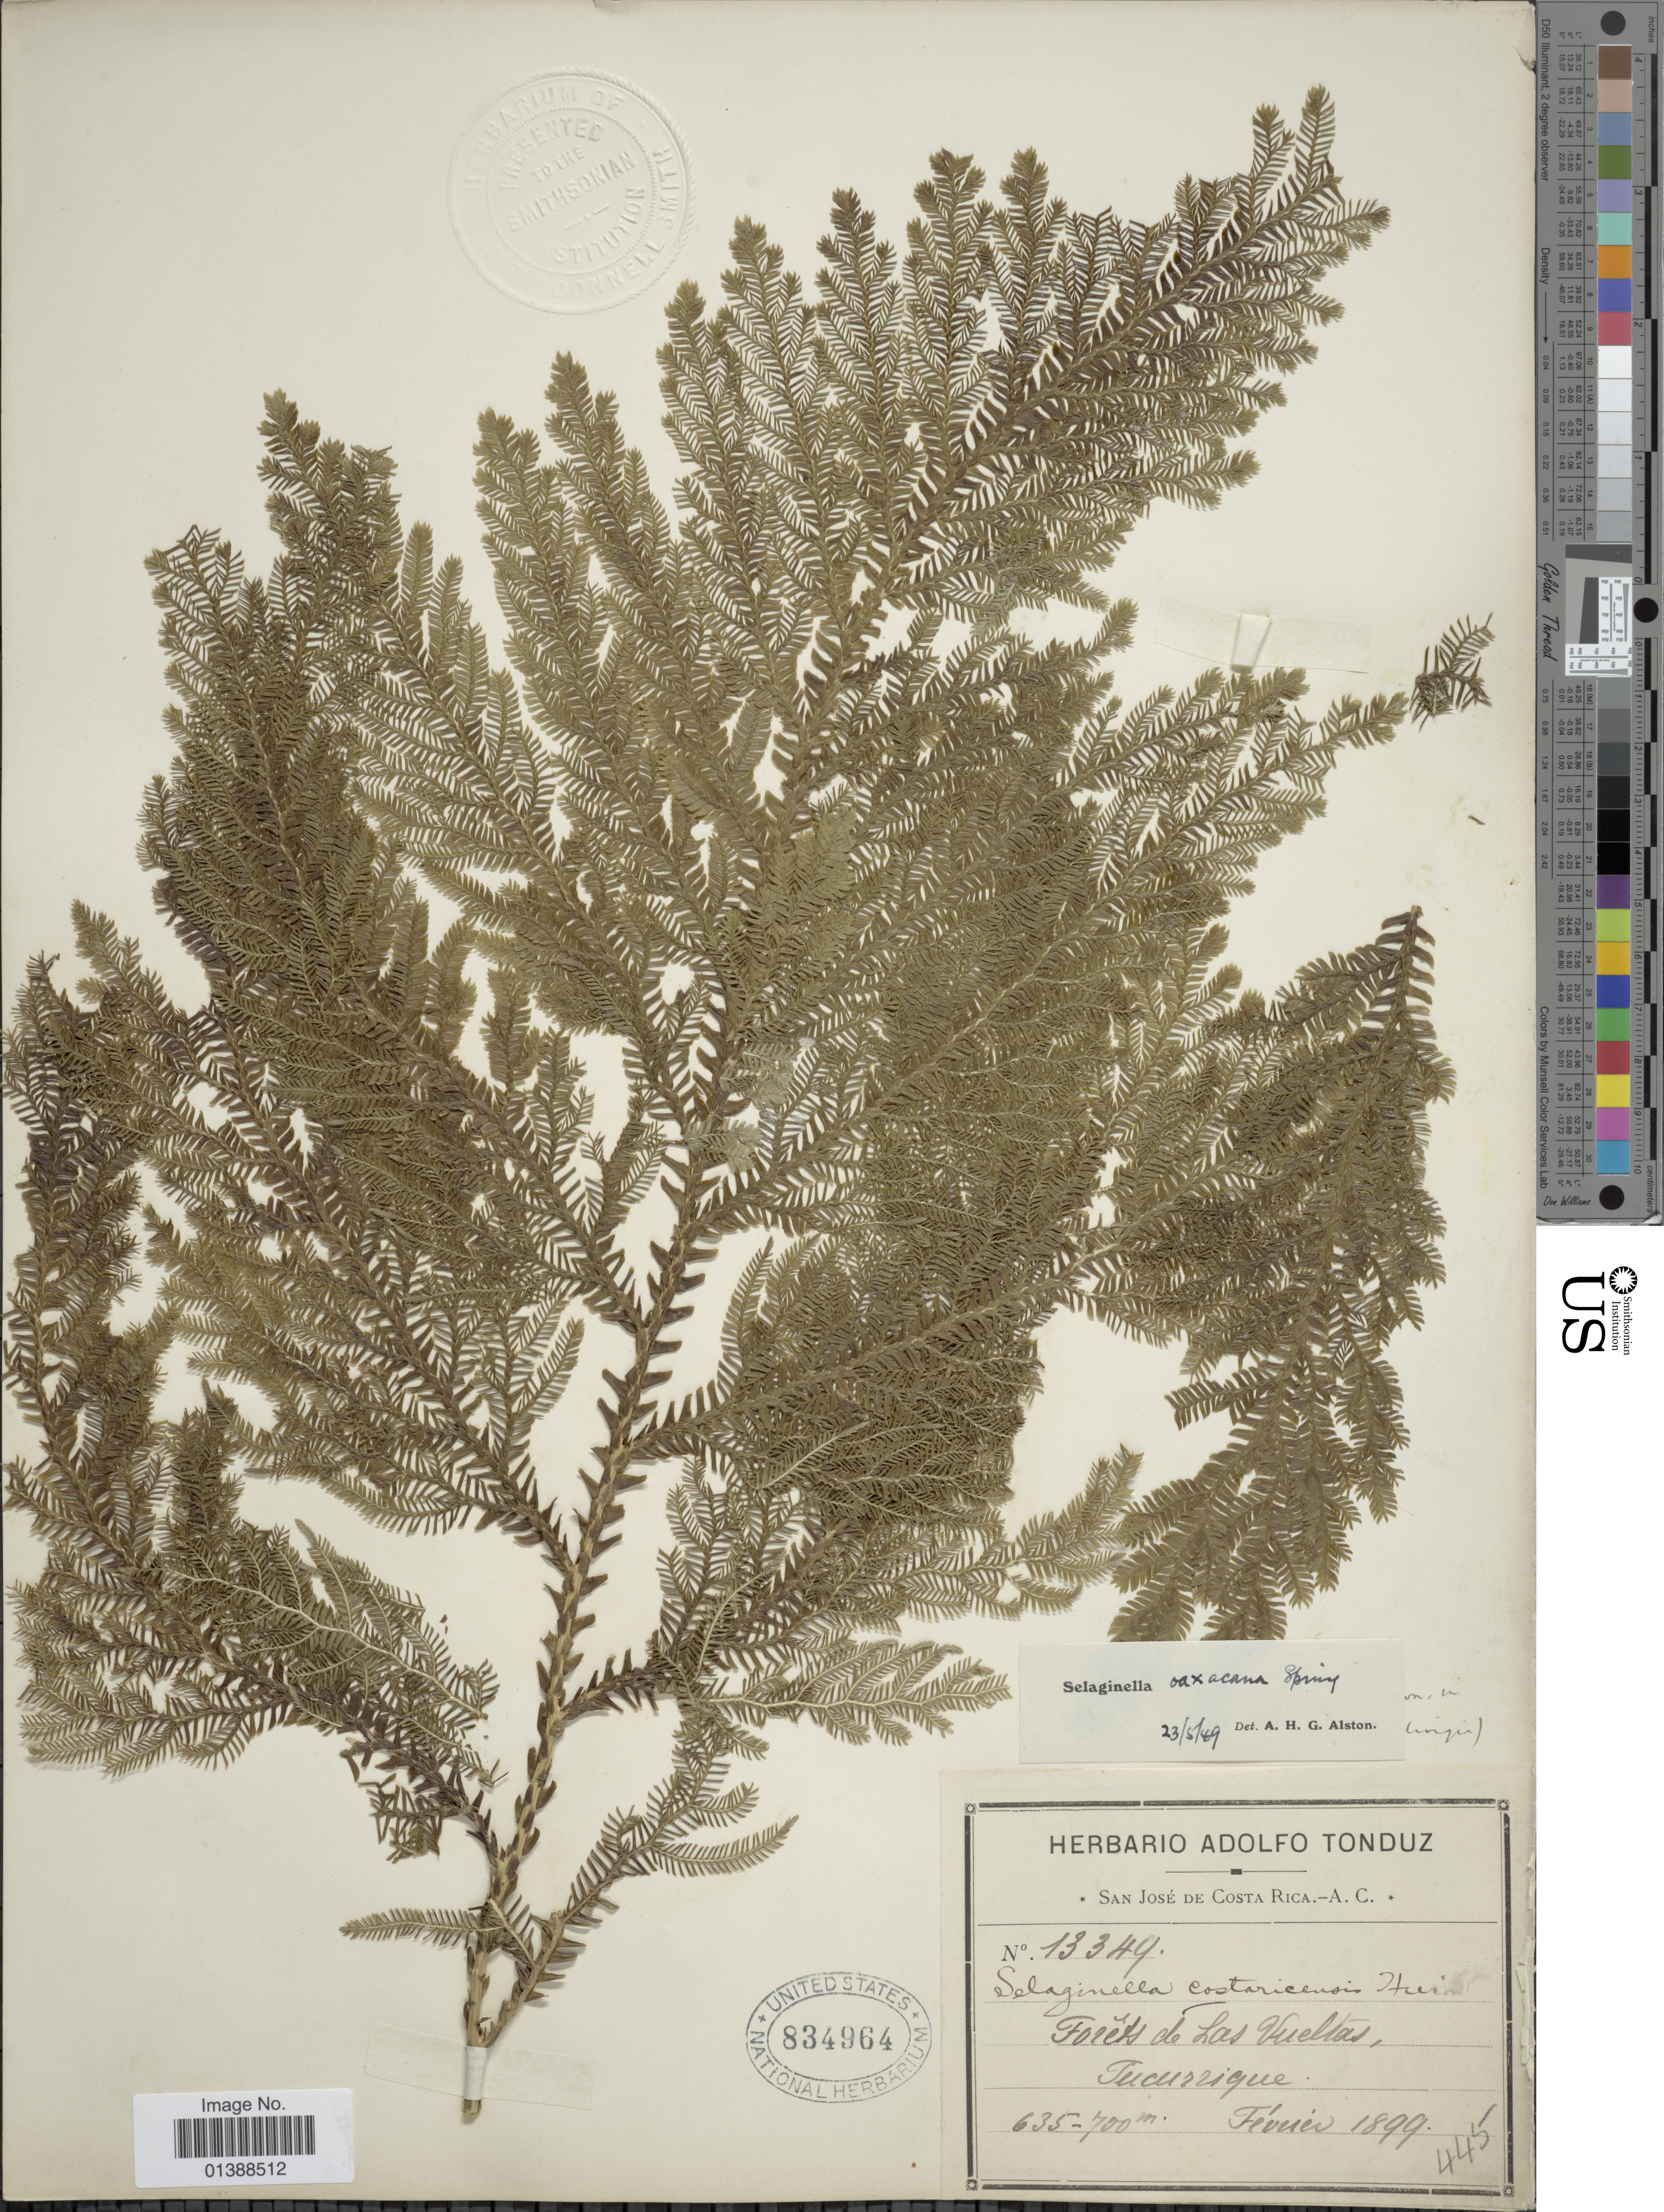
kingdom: Plantae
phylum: Tracheophyta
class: Lycopodiopsida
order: Selaginellales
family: Selaginellaceae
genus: Selaginella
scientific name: Selaginella oaxacana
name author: Spring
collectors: ex Herb. Adolfo Tonduz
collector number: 13349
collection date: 1899-02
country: Costa Rica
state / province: Cartago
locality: Forêts de Las Vueltas, Tucurrique.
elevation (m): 635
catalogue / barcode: US 834964